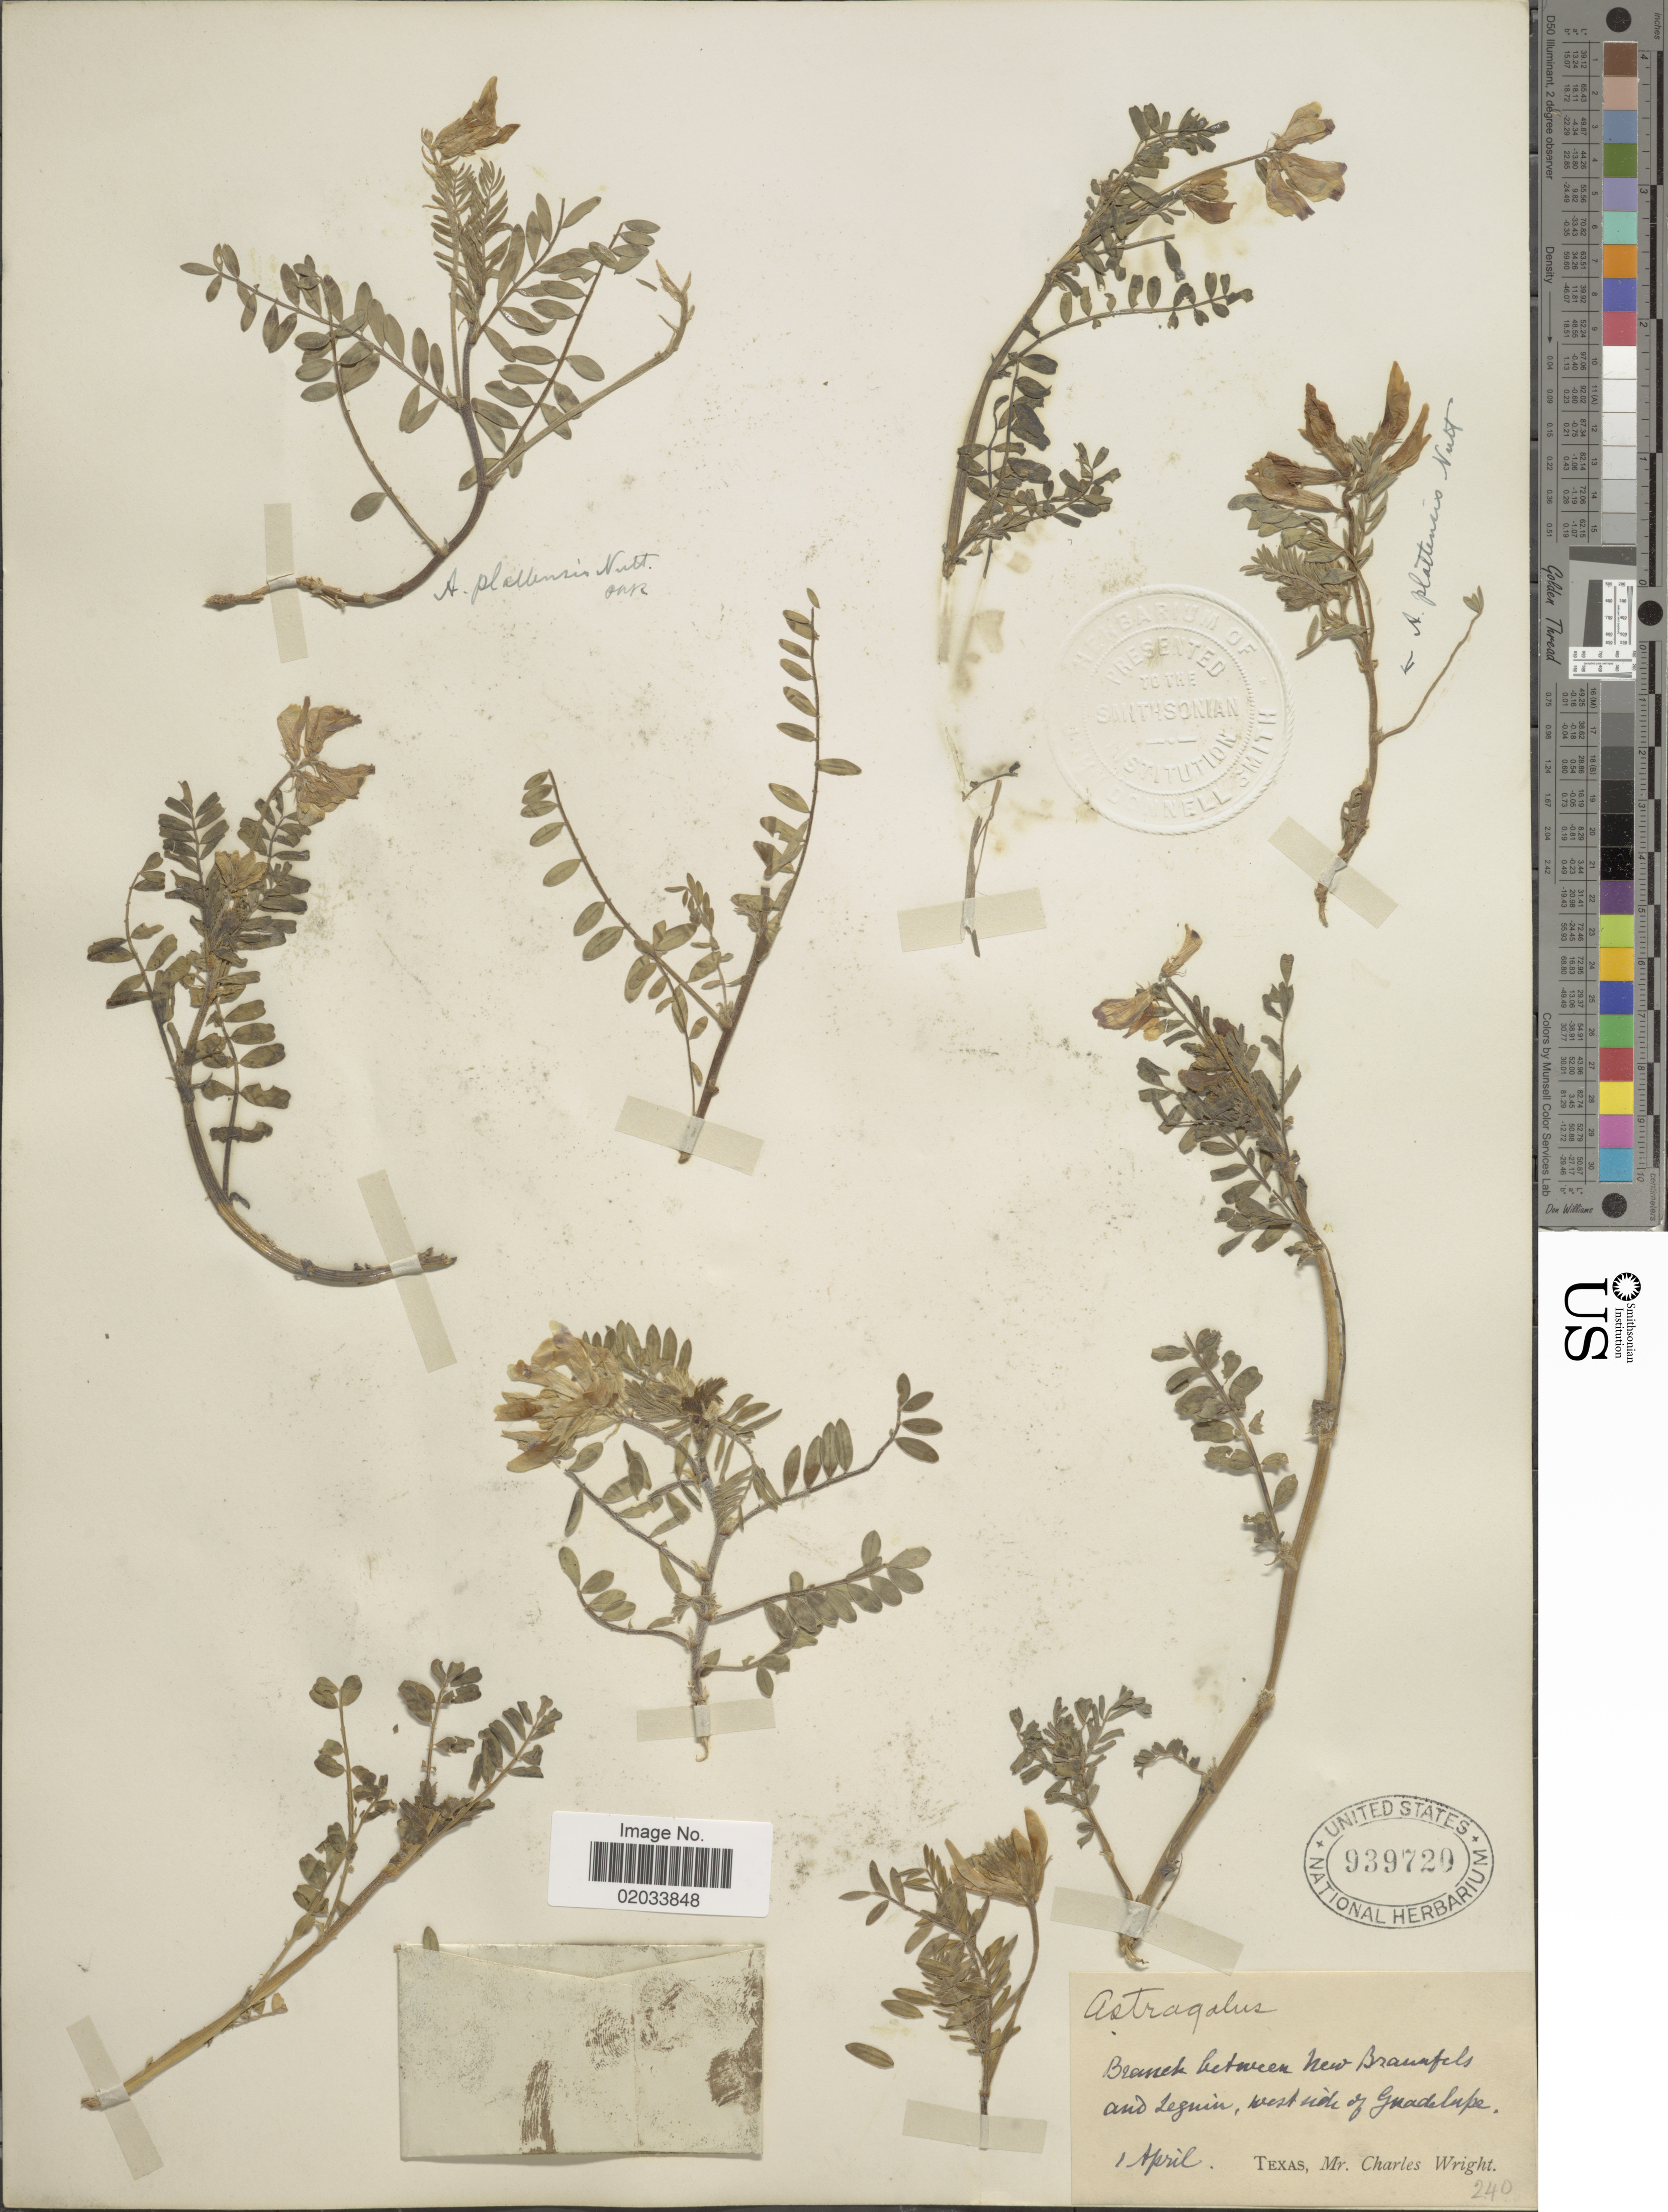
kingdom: Plantae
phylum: Tracheophyta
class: Magnoliopsida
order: Fabales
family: Fabaceae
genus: Astragalus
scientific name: Astragalus plattensis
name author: Nutt. ex Torr. & A. Gray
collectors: C. H. Wright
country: United States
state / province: Texas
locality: Branch between New Braunfels and Leguin, west side of Guadelupe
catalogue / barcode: US 939720